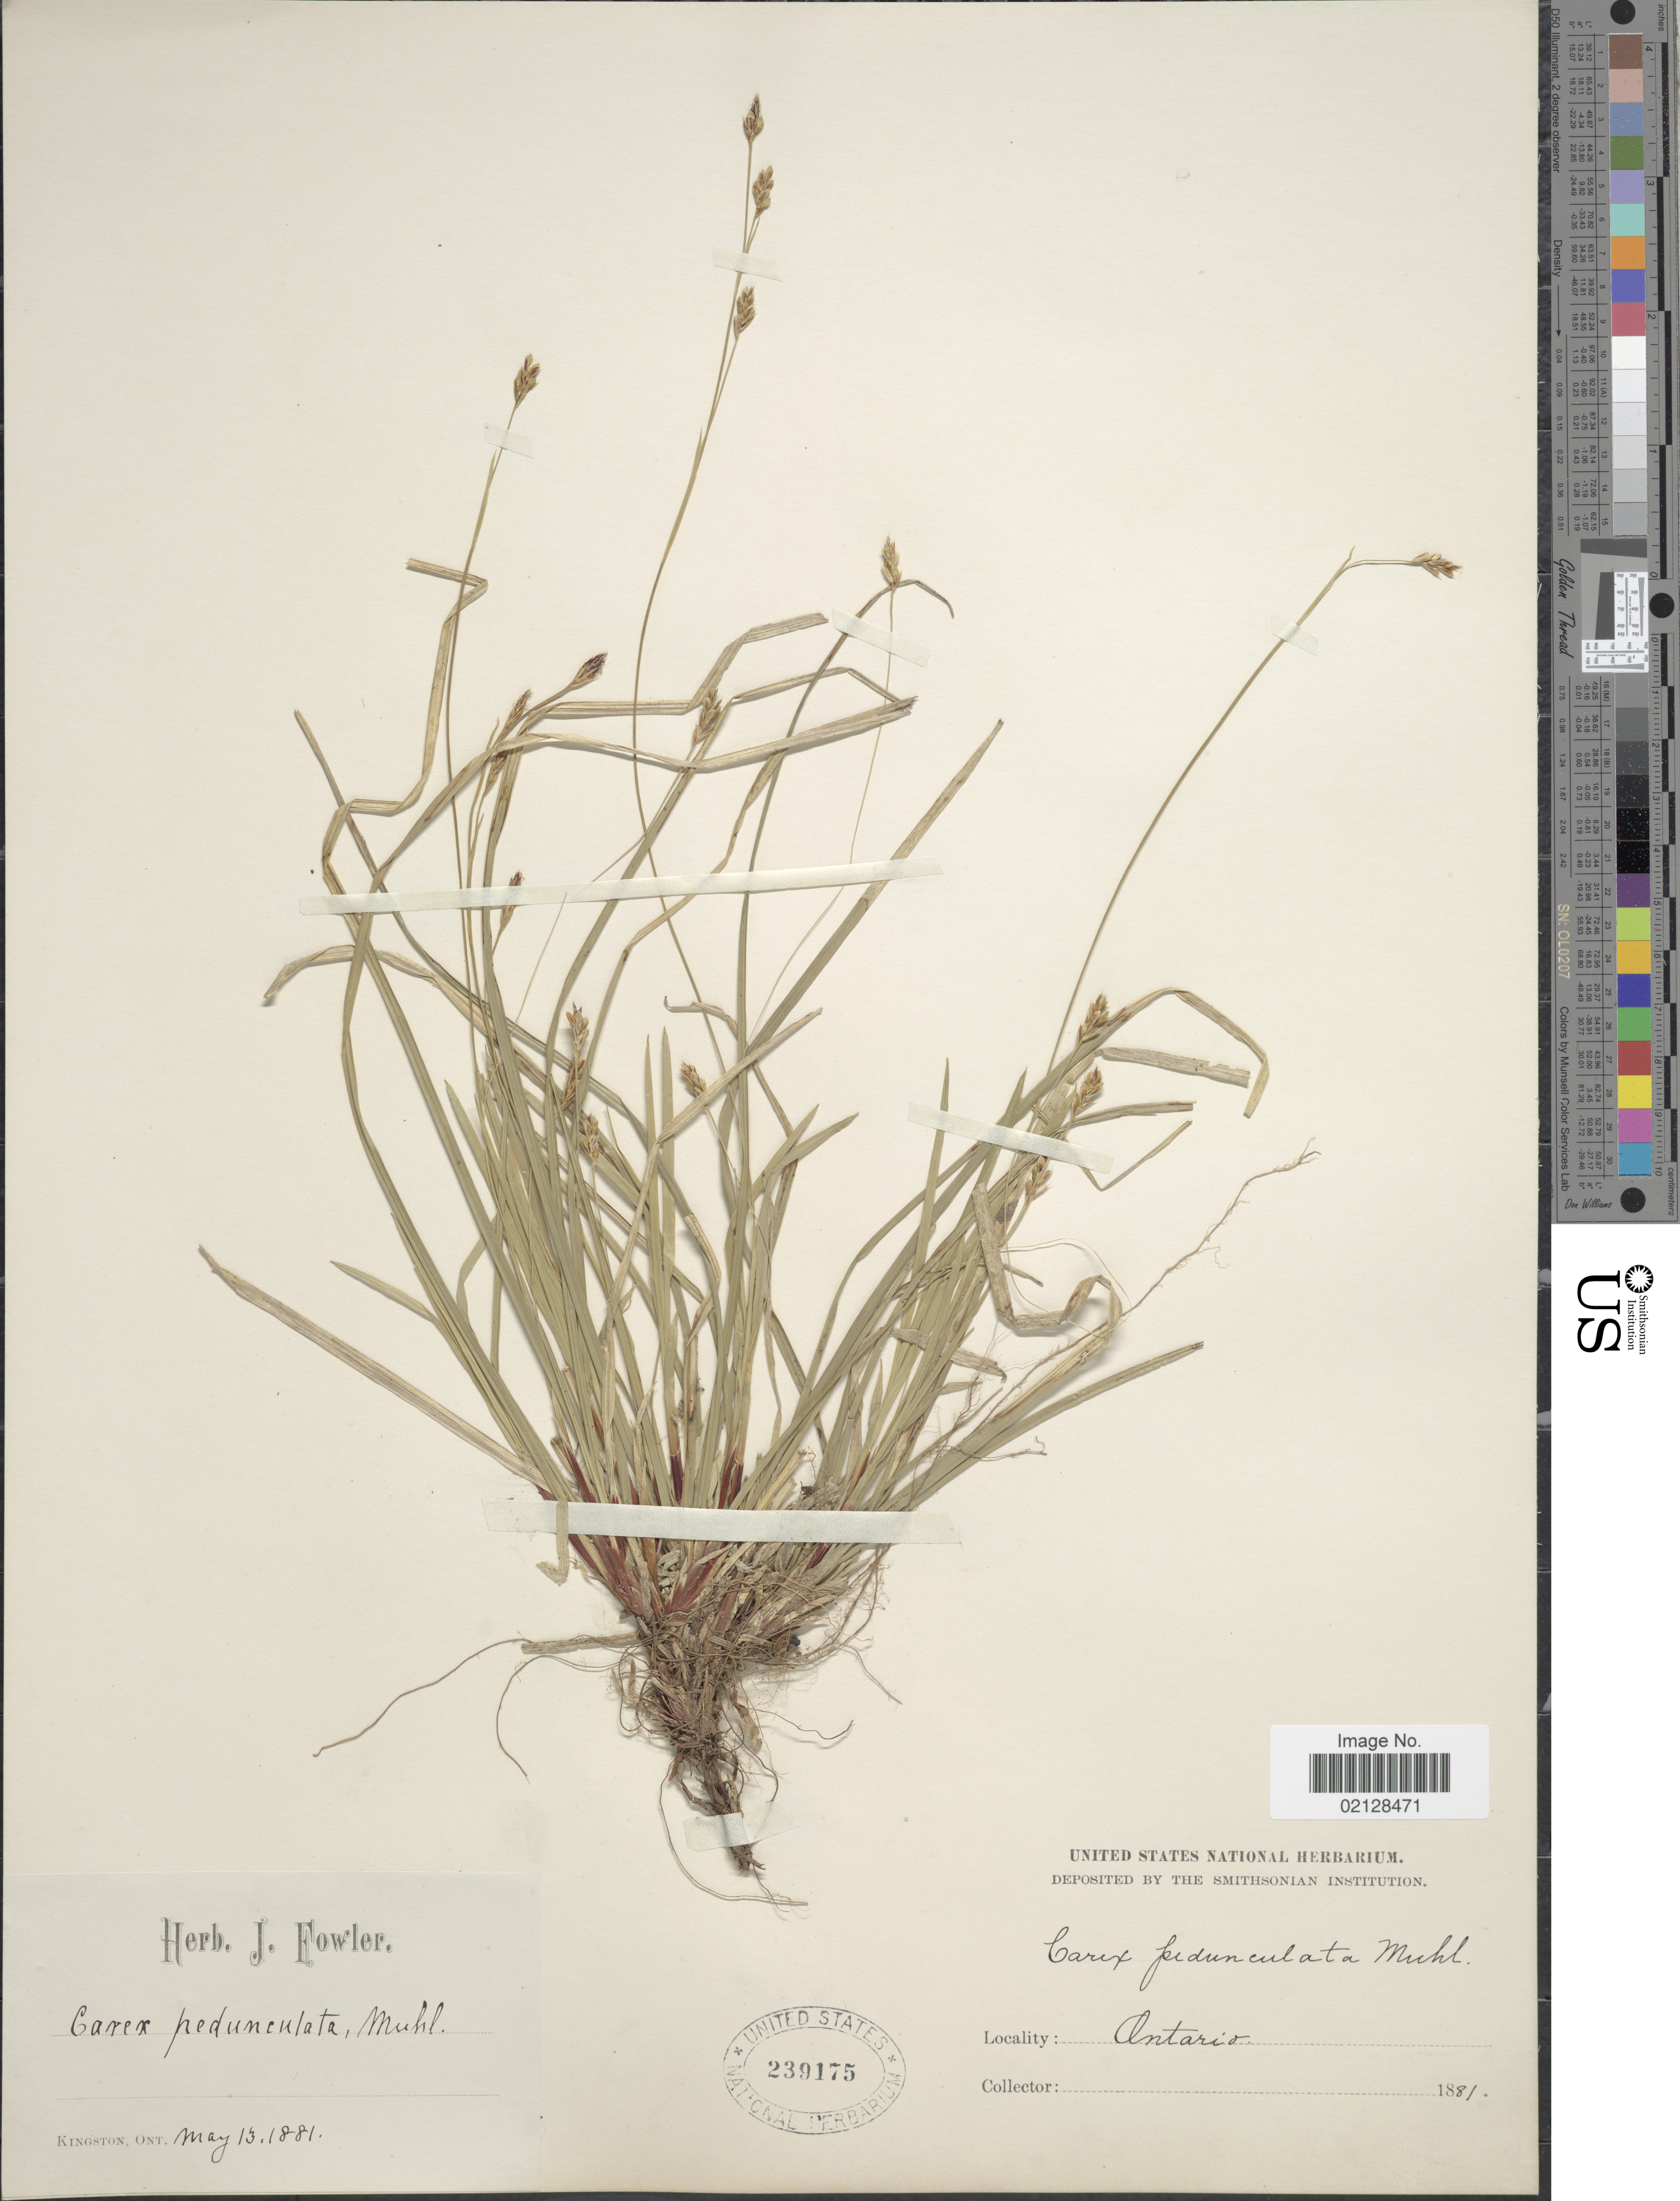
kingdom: Plantae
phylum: Tracheophyta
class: Liliopsida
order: Poales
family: Cyperaceae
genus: Carex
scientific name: Carex pedunculata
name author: Muhl. ex Willd.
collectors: ex herb. J. Fowler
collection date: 1881-05-13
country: Canada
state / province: Ontario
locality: Kingston, Ont.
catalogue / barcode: US 239175